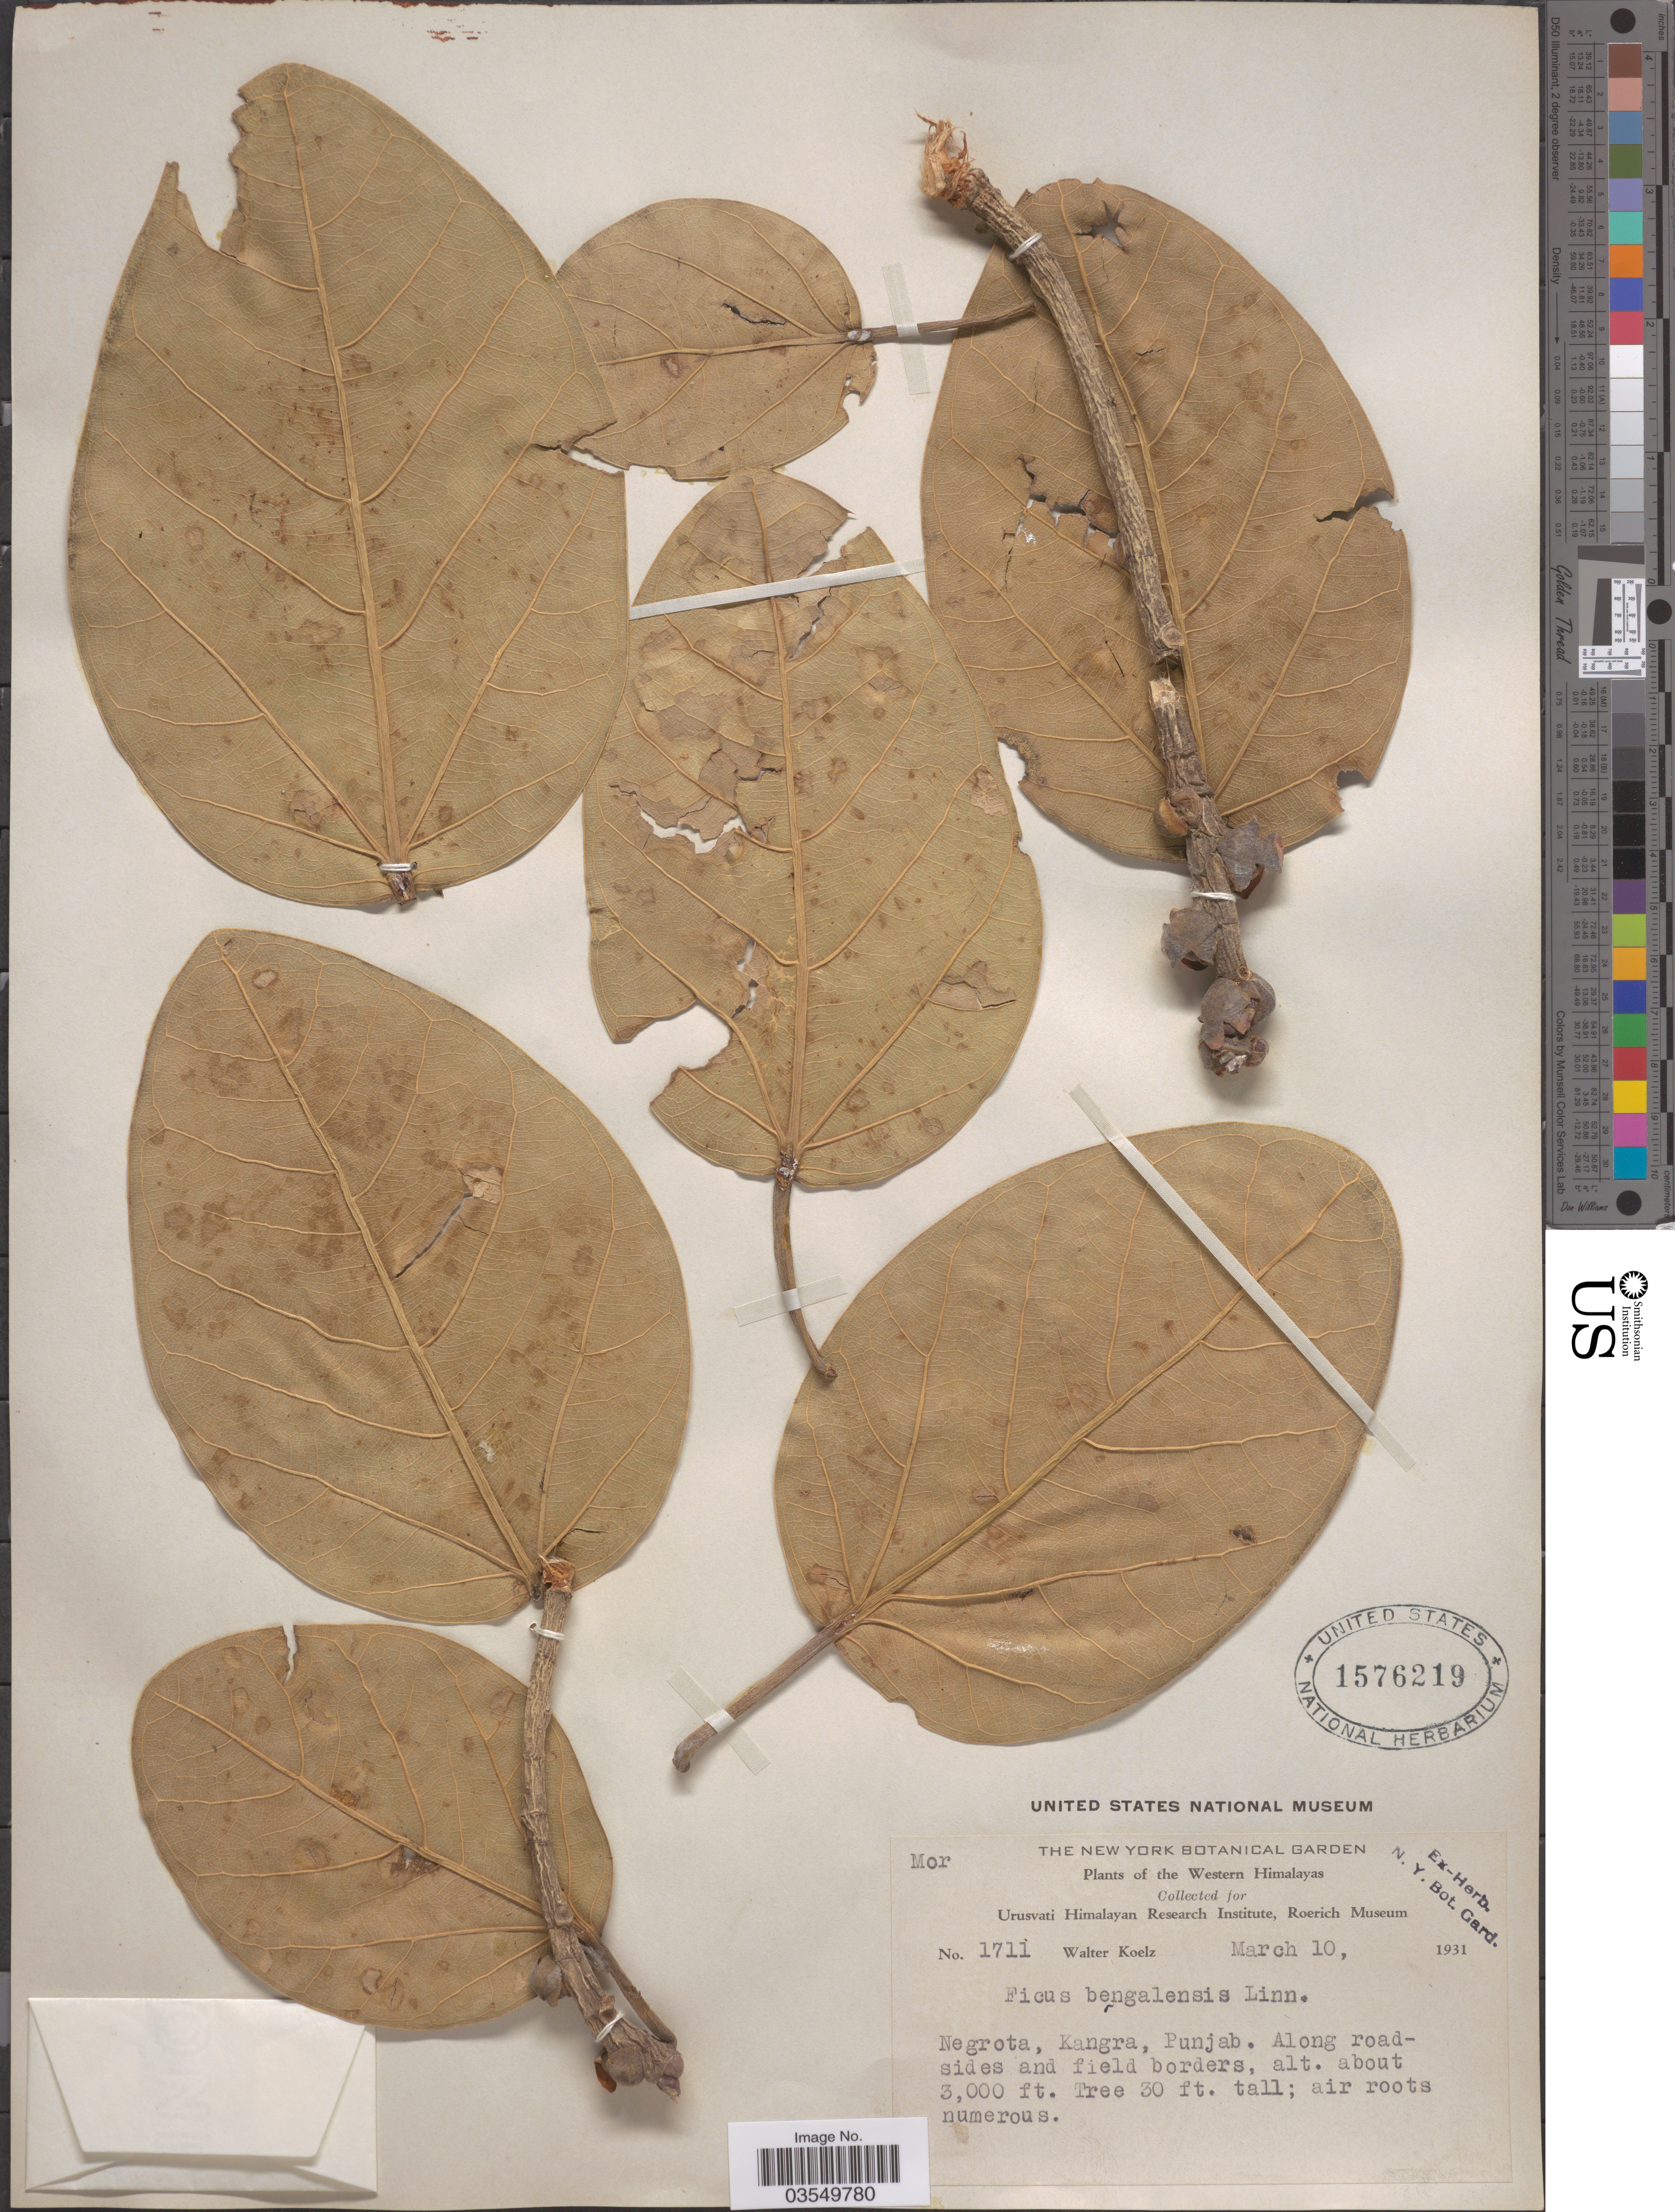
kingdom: Plantae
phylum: Tracheophyta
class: Magnoliopsida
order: Rosales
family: Moraceae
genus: Ficus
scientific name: Ficus benghalensis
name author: L.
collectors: W. N. Koelz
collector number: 1711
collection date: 1931-03-10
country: India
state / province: Punjab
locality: Western Himalayas. Negrota, Kangra.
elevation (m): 914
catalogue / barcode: US 1576219